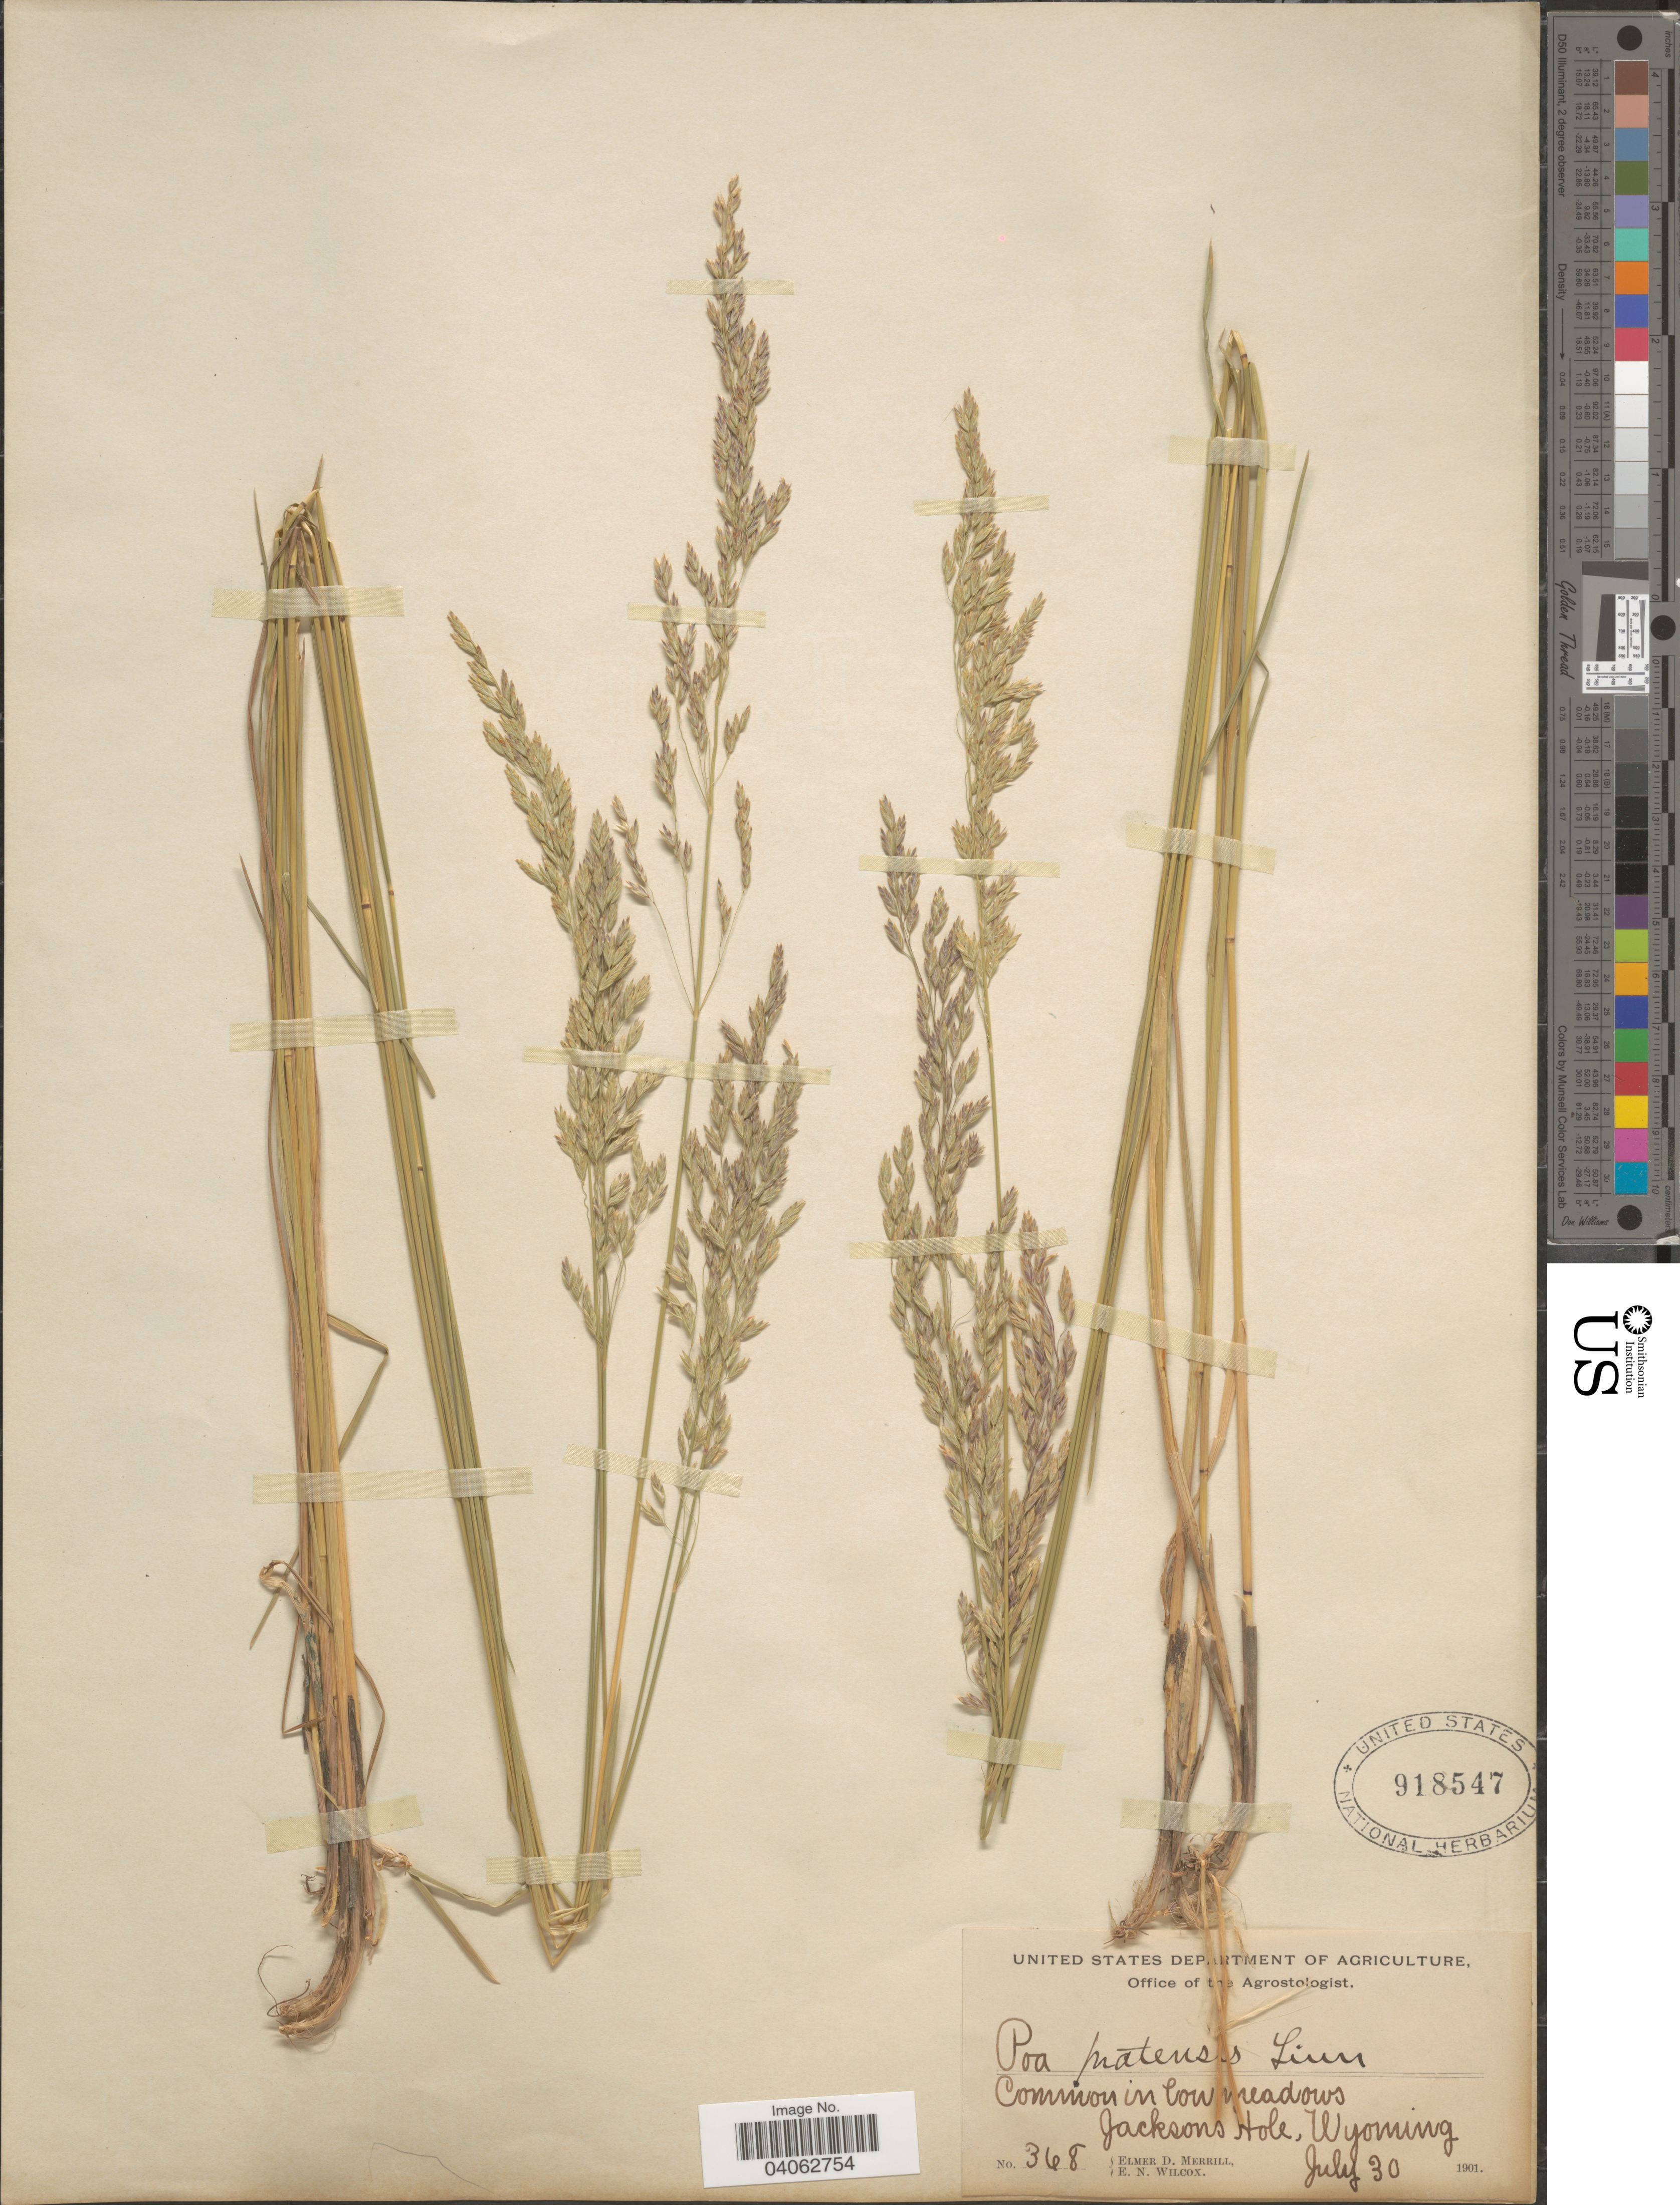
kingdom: Plantae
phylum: Tracheophyta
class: Liliopsida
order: Poales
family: Poaceae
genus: Poa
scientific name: Poa pratensis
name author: L.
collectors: E. D. Merrill & E. Wilcox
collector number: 368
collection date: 1901-07-30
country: United States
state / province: Wyoming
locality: Jacksons Hole.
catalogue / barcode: US 918547